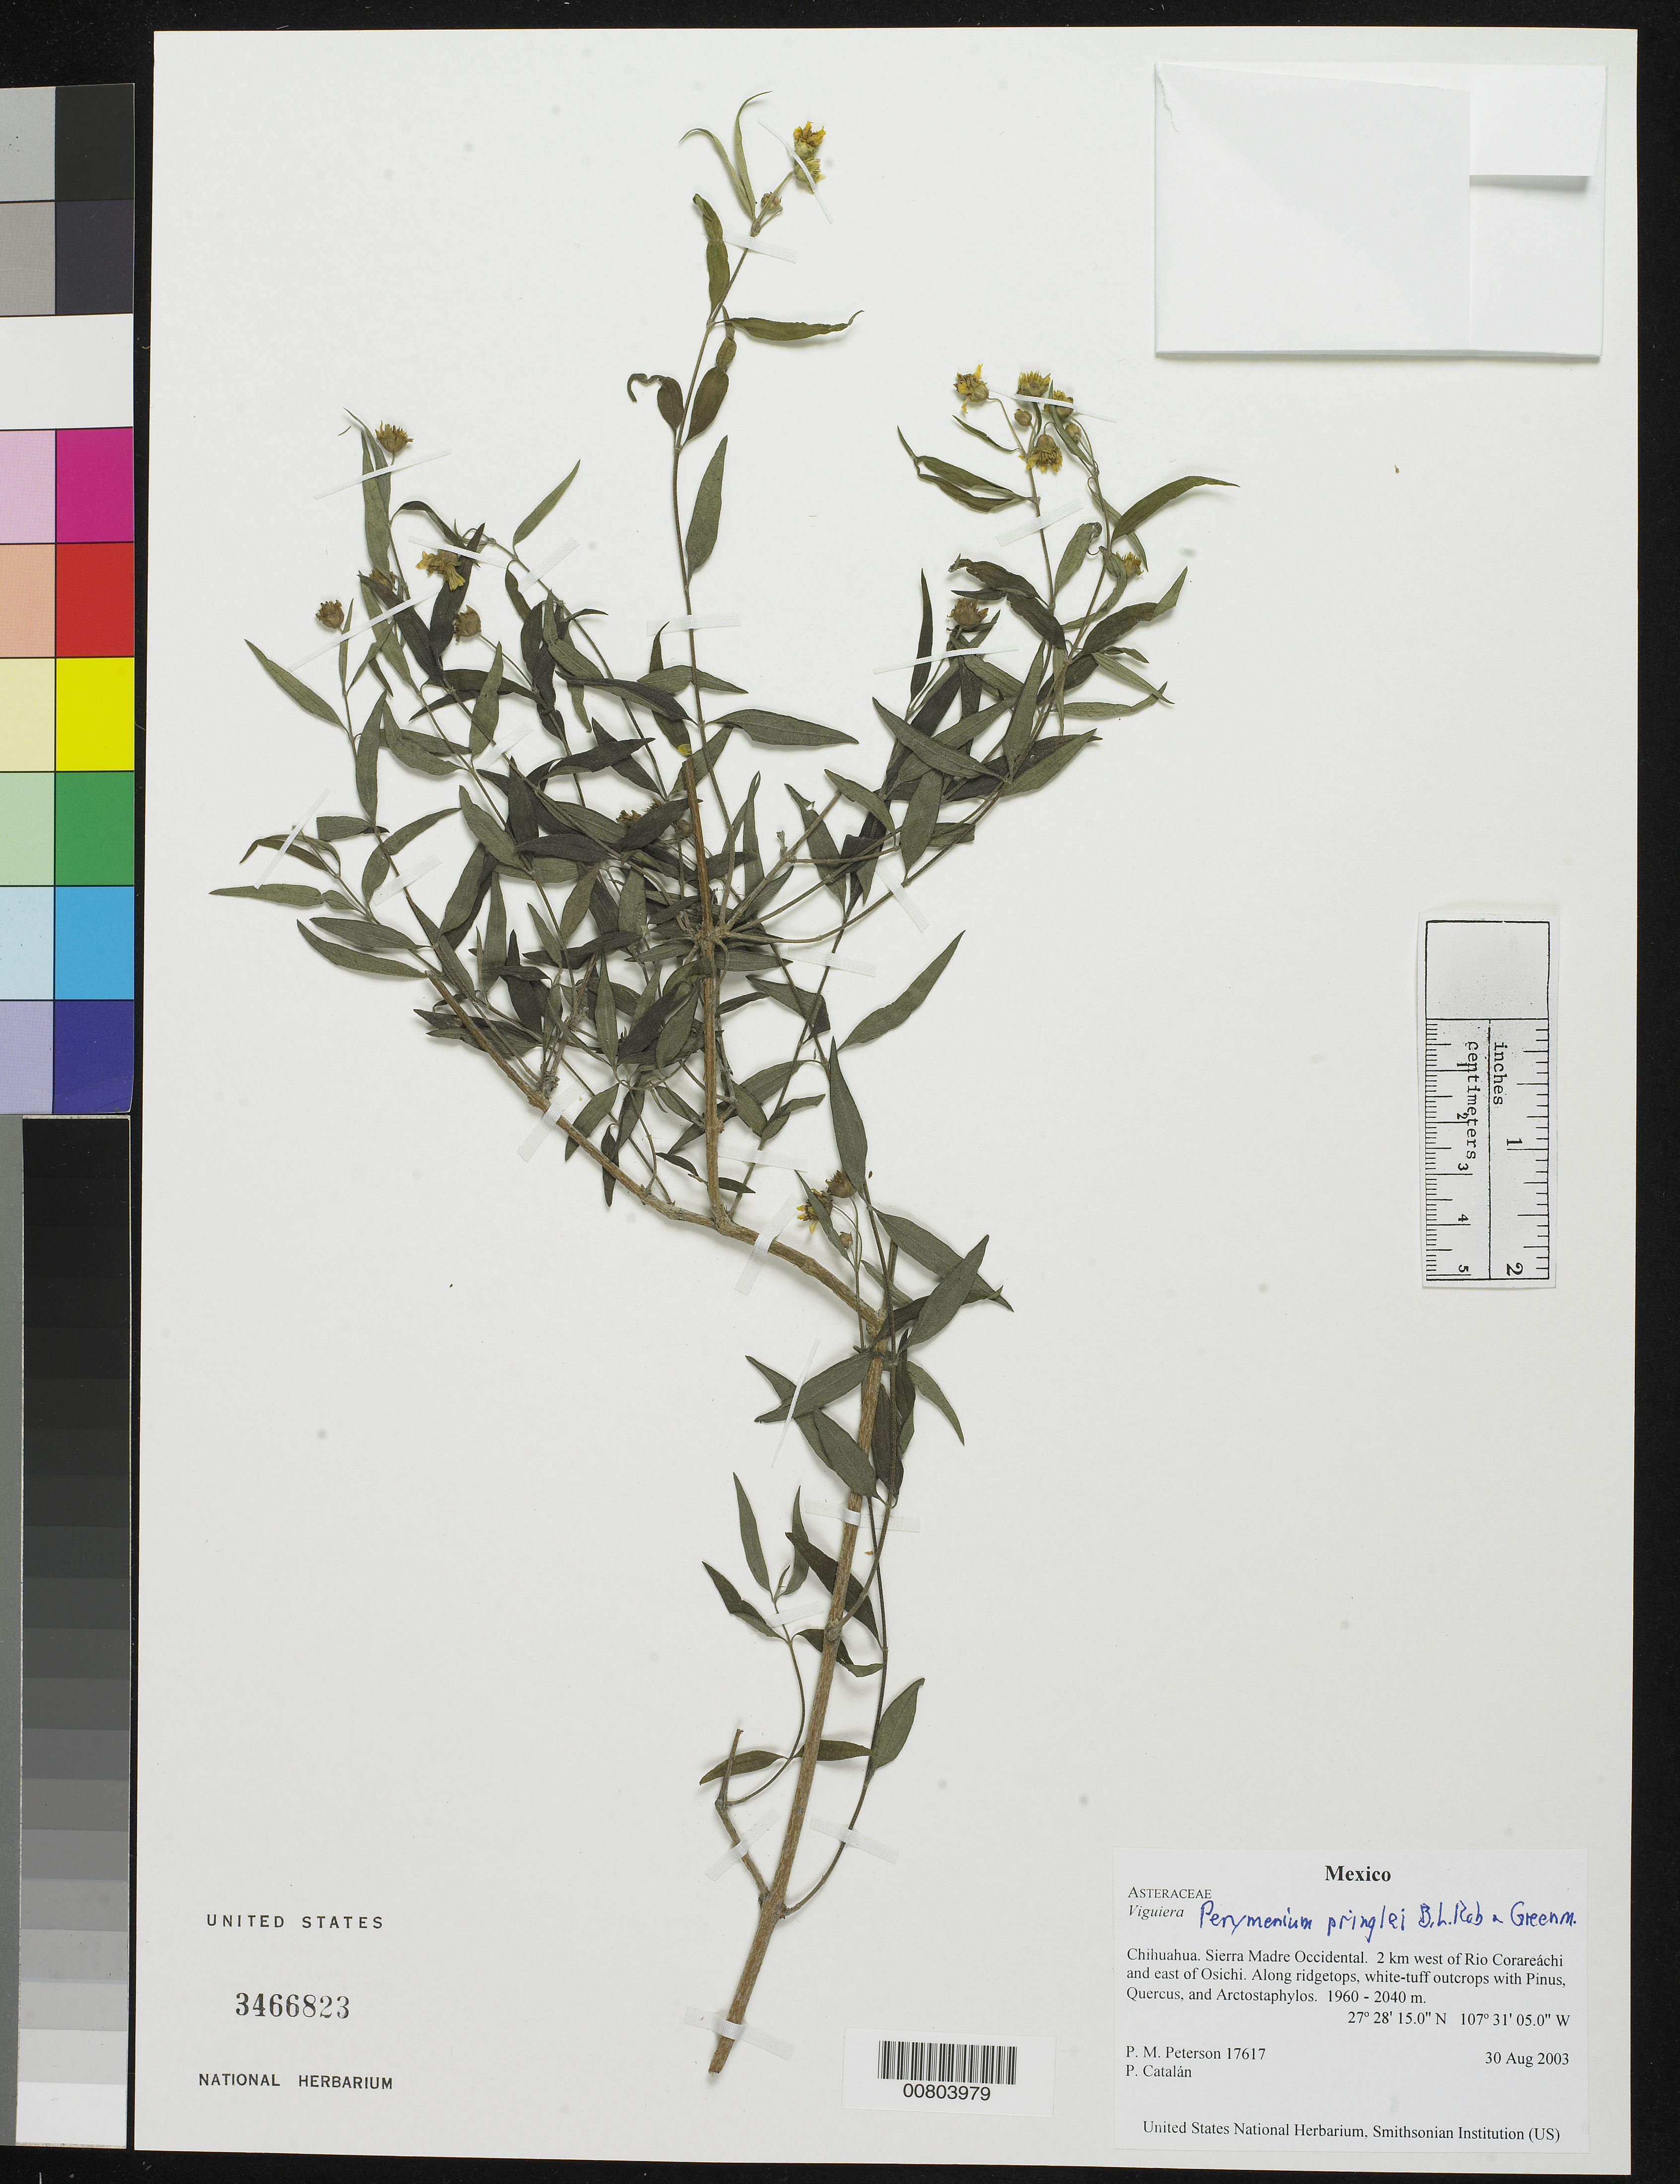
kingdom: Plantae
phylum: Tracheophyta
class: Magnoliopsida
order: Asterales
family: Asteraceae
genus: Perymenium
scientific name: Perymenium pringlei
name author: B.L. Rob. & Greenm.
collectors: P. M. Peterson & P. Catalán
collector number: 17617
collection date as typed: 30 Aug 2003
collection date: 2003-08-30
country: Mexico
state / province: Chihuahua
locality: Sierra Madre Occidental. 2 km west of Rio Corareáchi and east of Osichi.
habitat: Along ridgetops, white-tuff outcrops with Pinus, Quercus, and Arctostaphylos.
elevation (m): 2040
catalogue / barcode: US 3466823